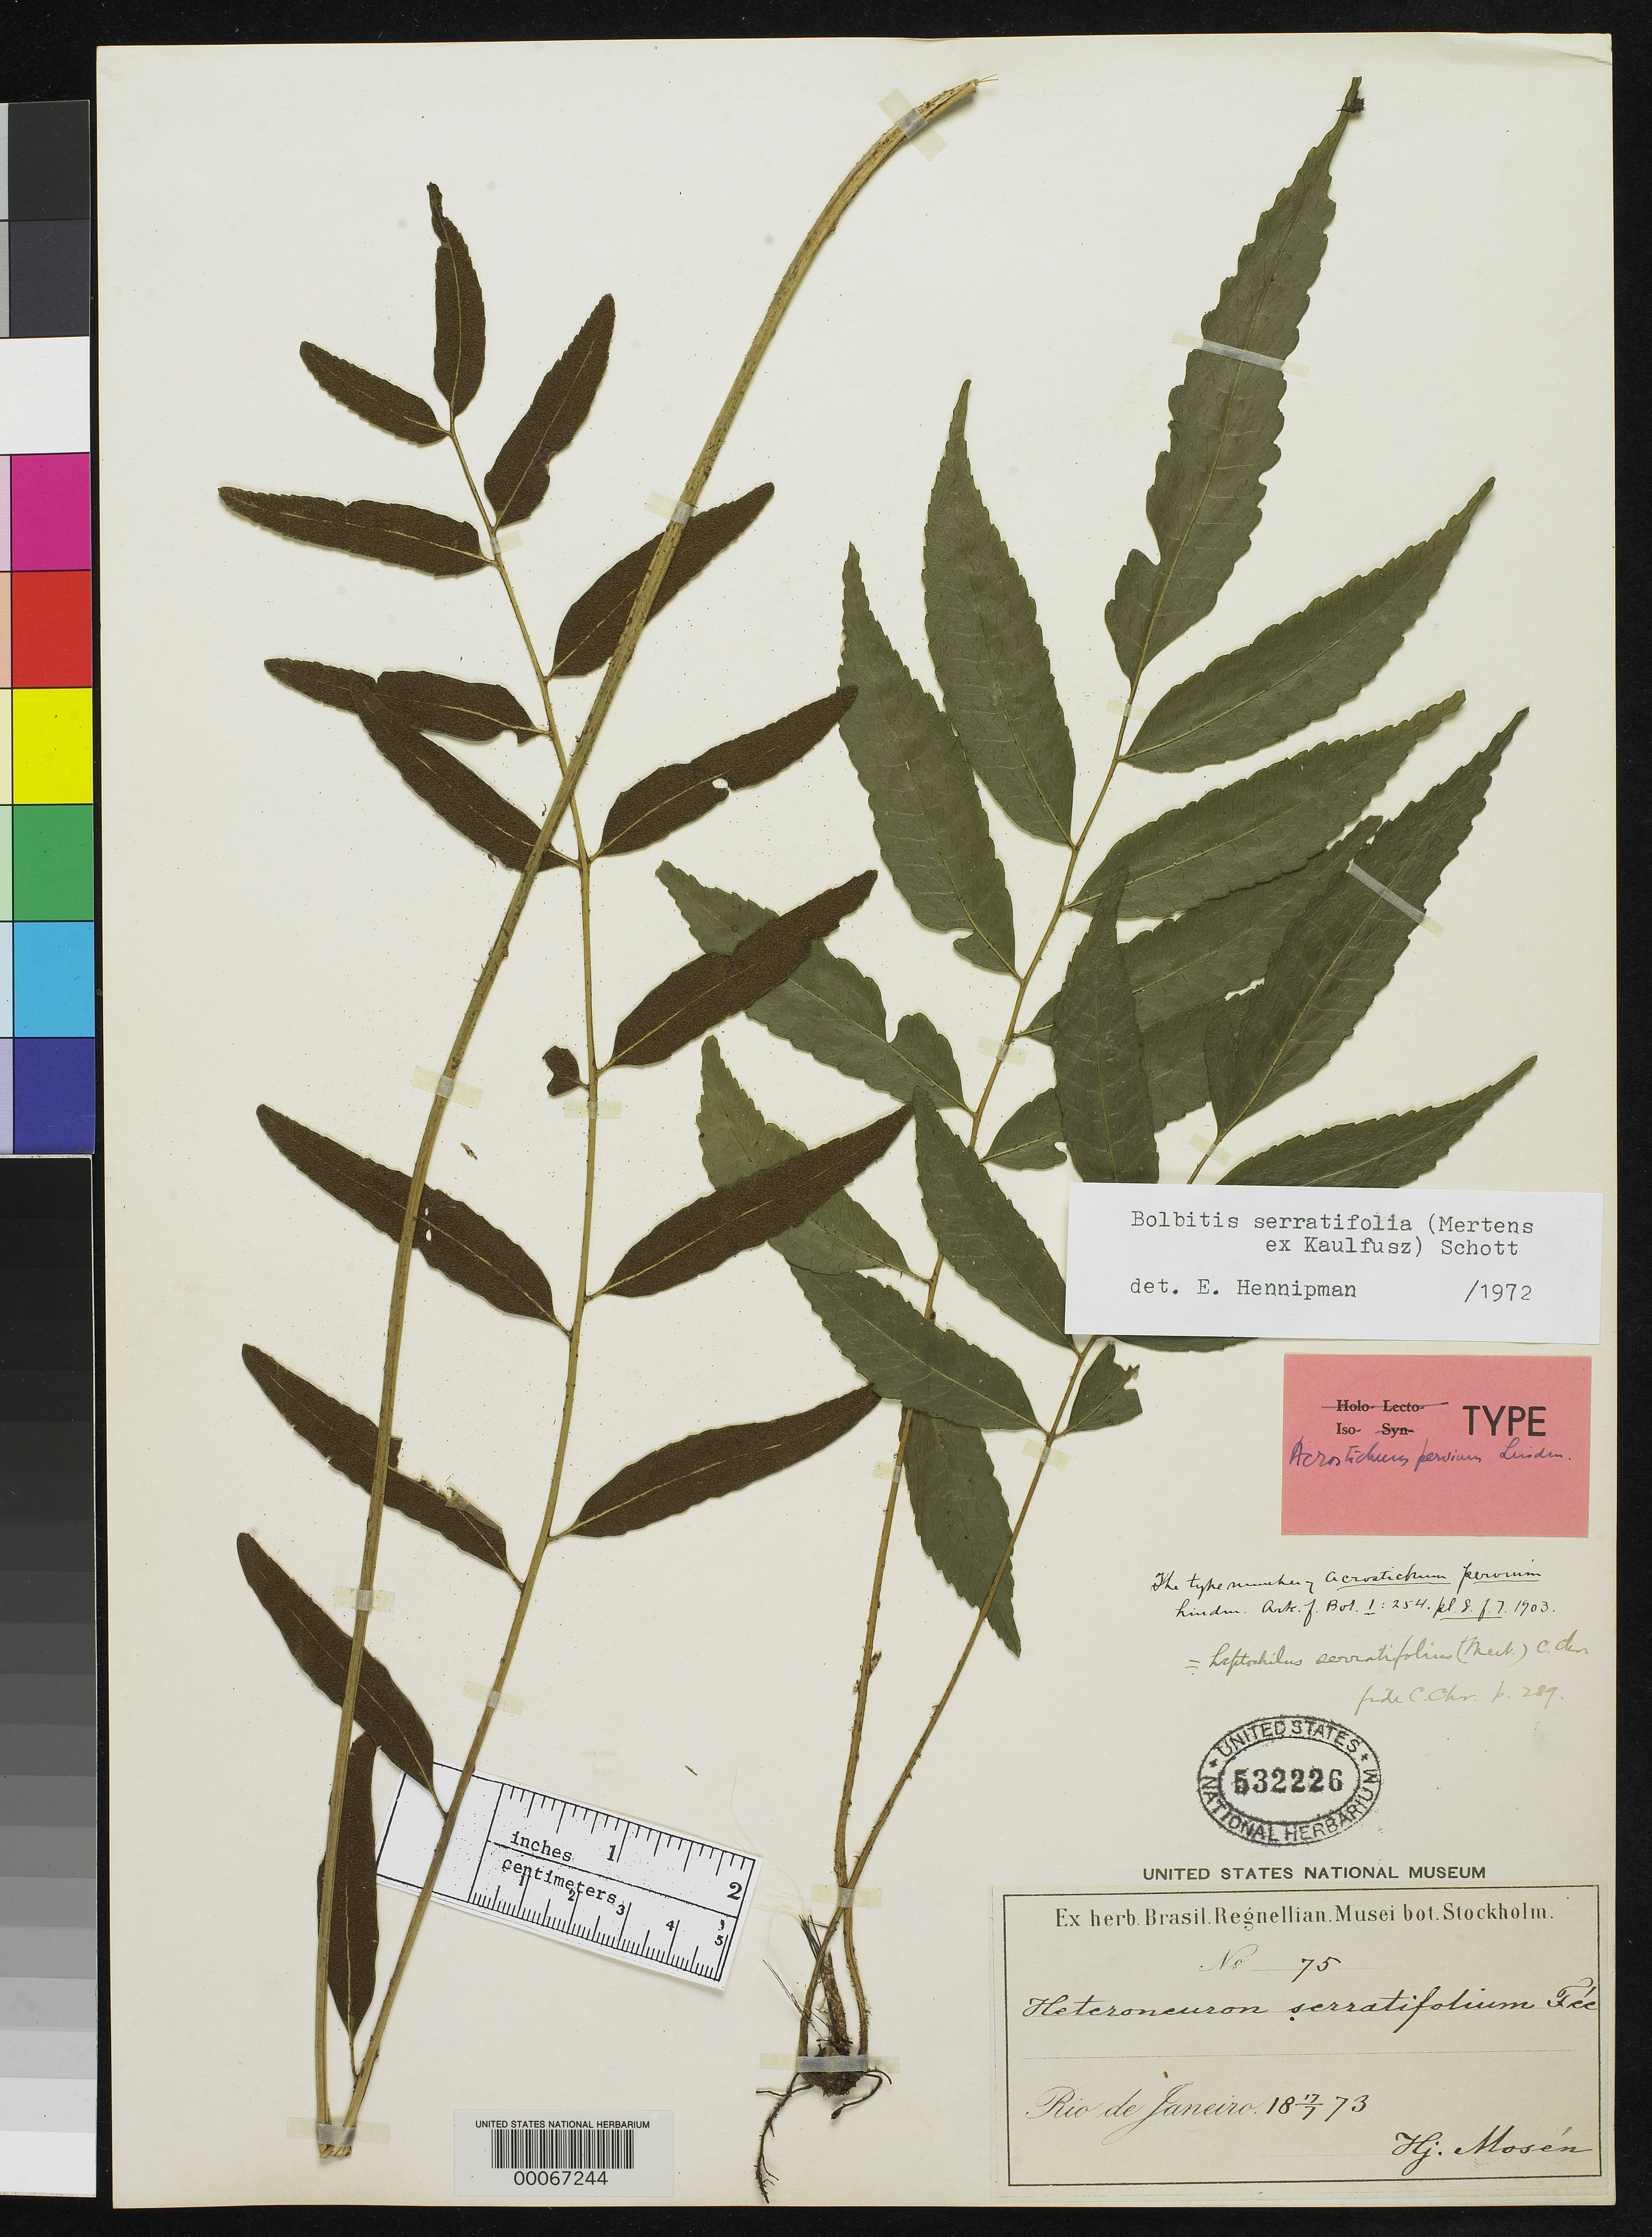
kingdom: Plantae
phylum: Tracheophyta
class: Polypodiopsida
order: Polypodiales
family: Pteridaceae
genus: Acrostichum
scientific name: Acrostichum pervium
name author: Lindm.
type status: Isotype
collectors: C. Mosen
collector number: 75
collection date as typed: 17 Jul 1873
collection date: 1873-07-17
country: Brazil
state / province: Rio de Janeiro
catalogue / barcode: US 532226